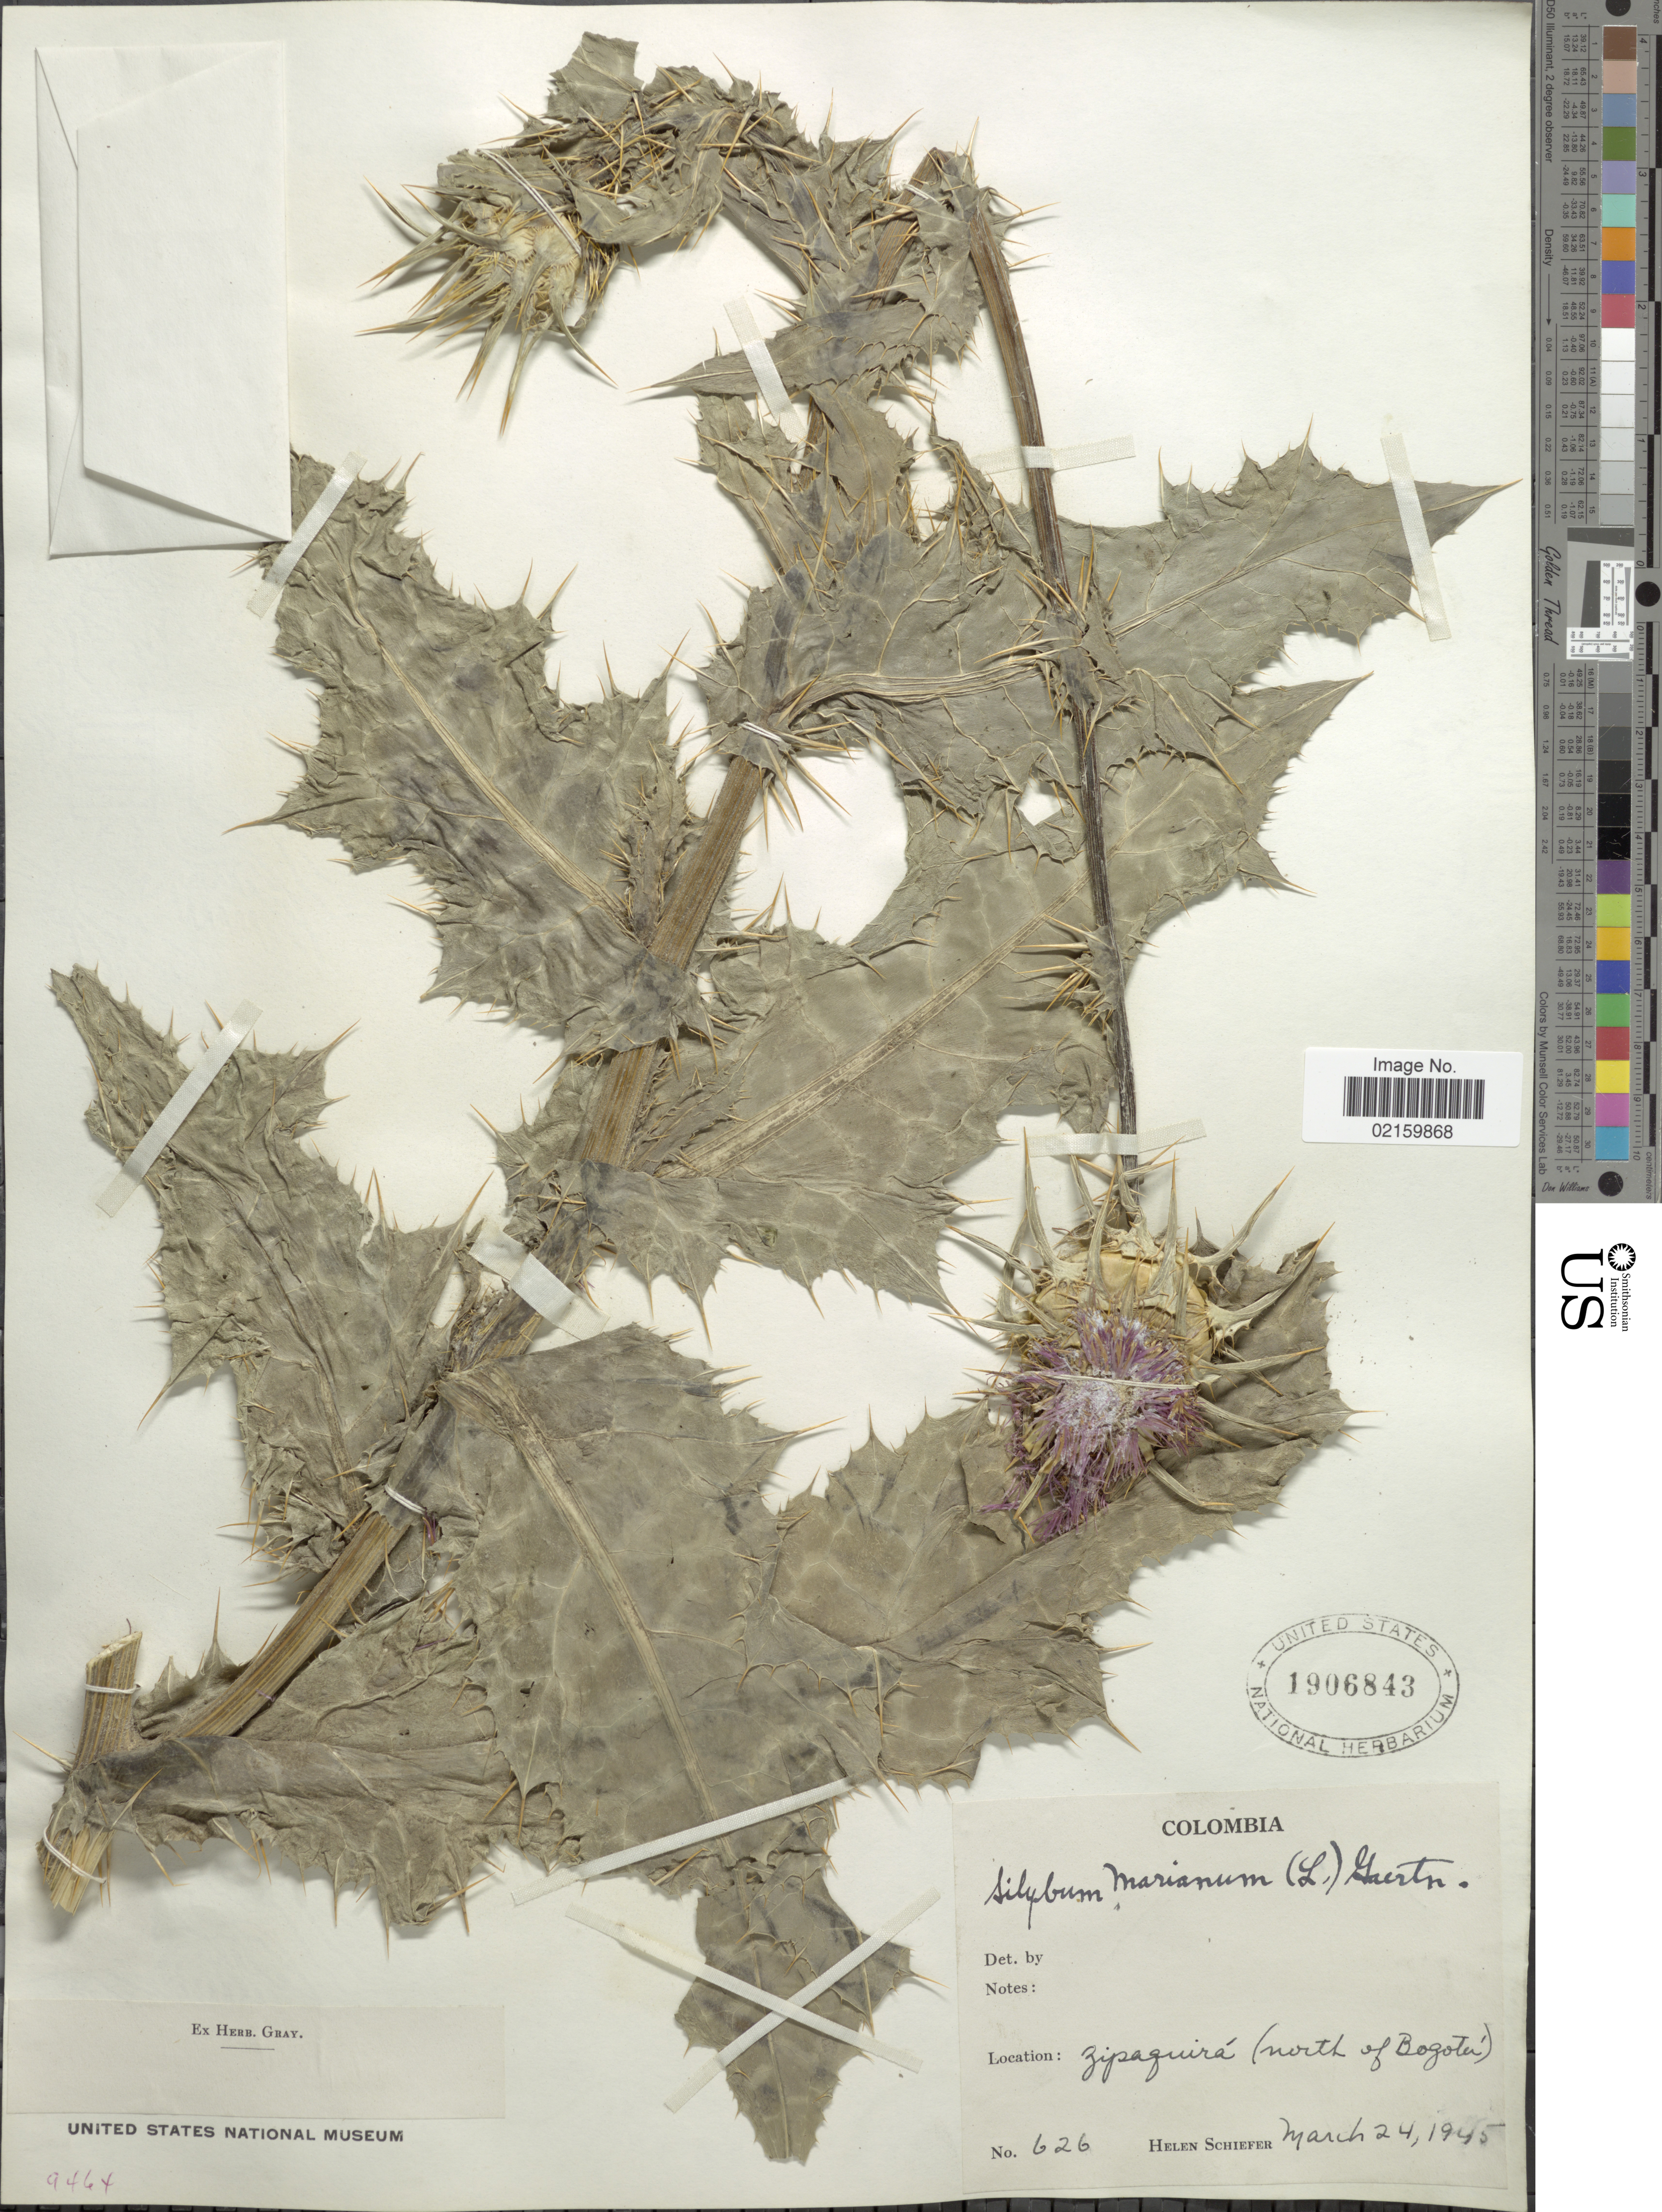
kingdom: Plantae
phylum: Tracheophyta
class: Magnoliopsida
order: Asterales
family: Asteraceae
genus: Silybum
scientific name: Silybum marianum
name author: (L.) Gaertn.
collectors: H. Schiefer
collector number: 626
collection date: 1945-03-24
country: Colombia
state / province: Bogota D.C.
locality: Zipaquira (north of Bogota)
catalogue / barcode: US 1906843